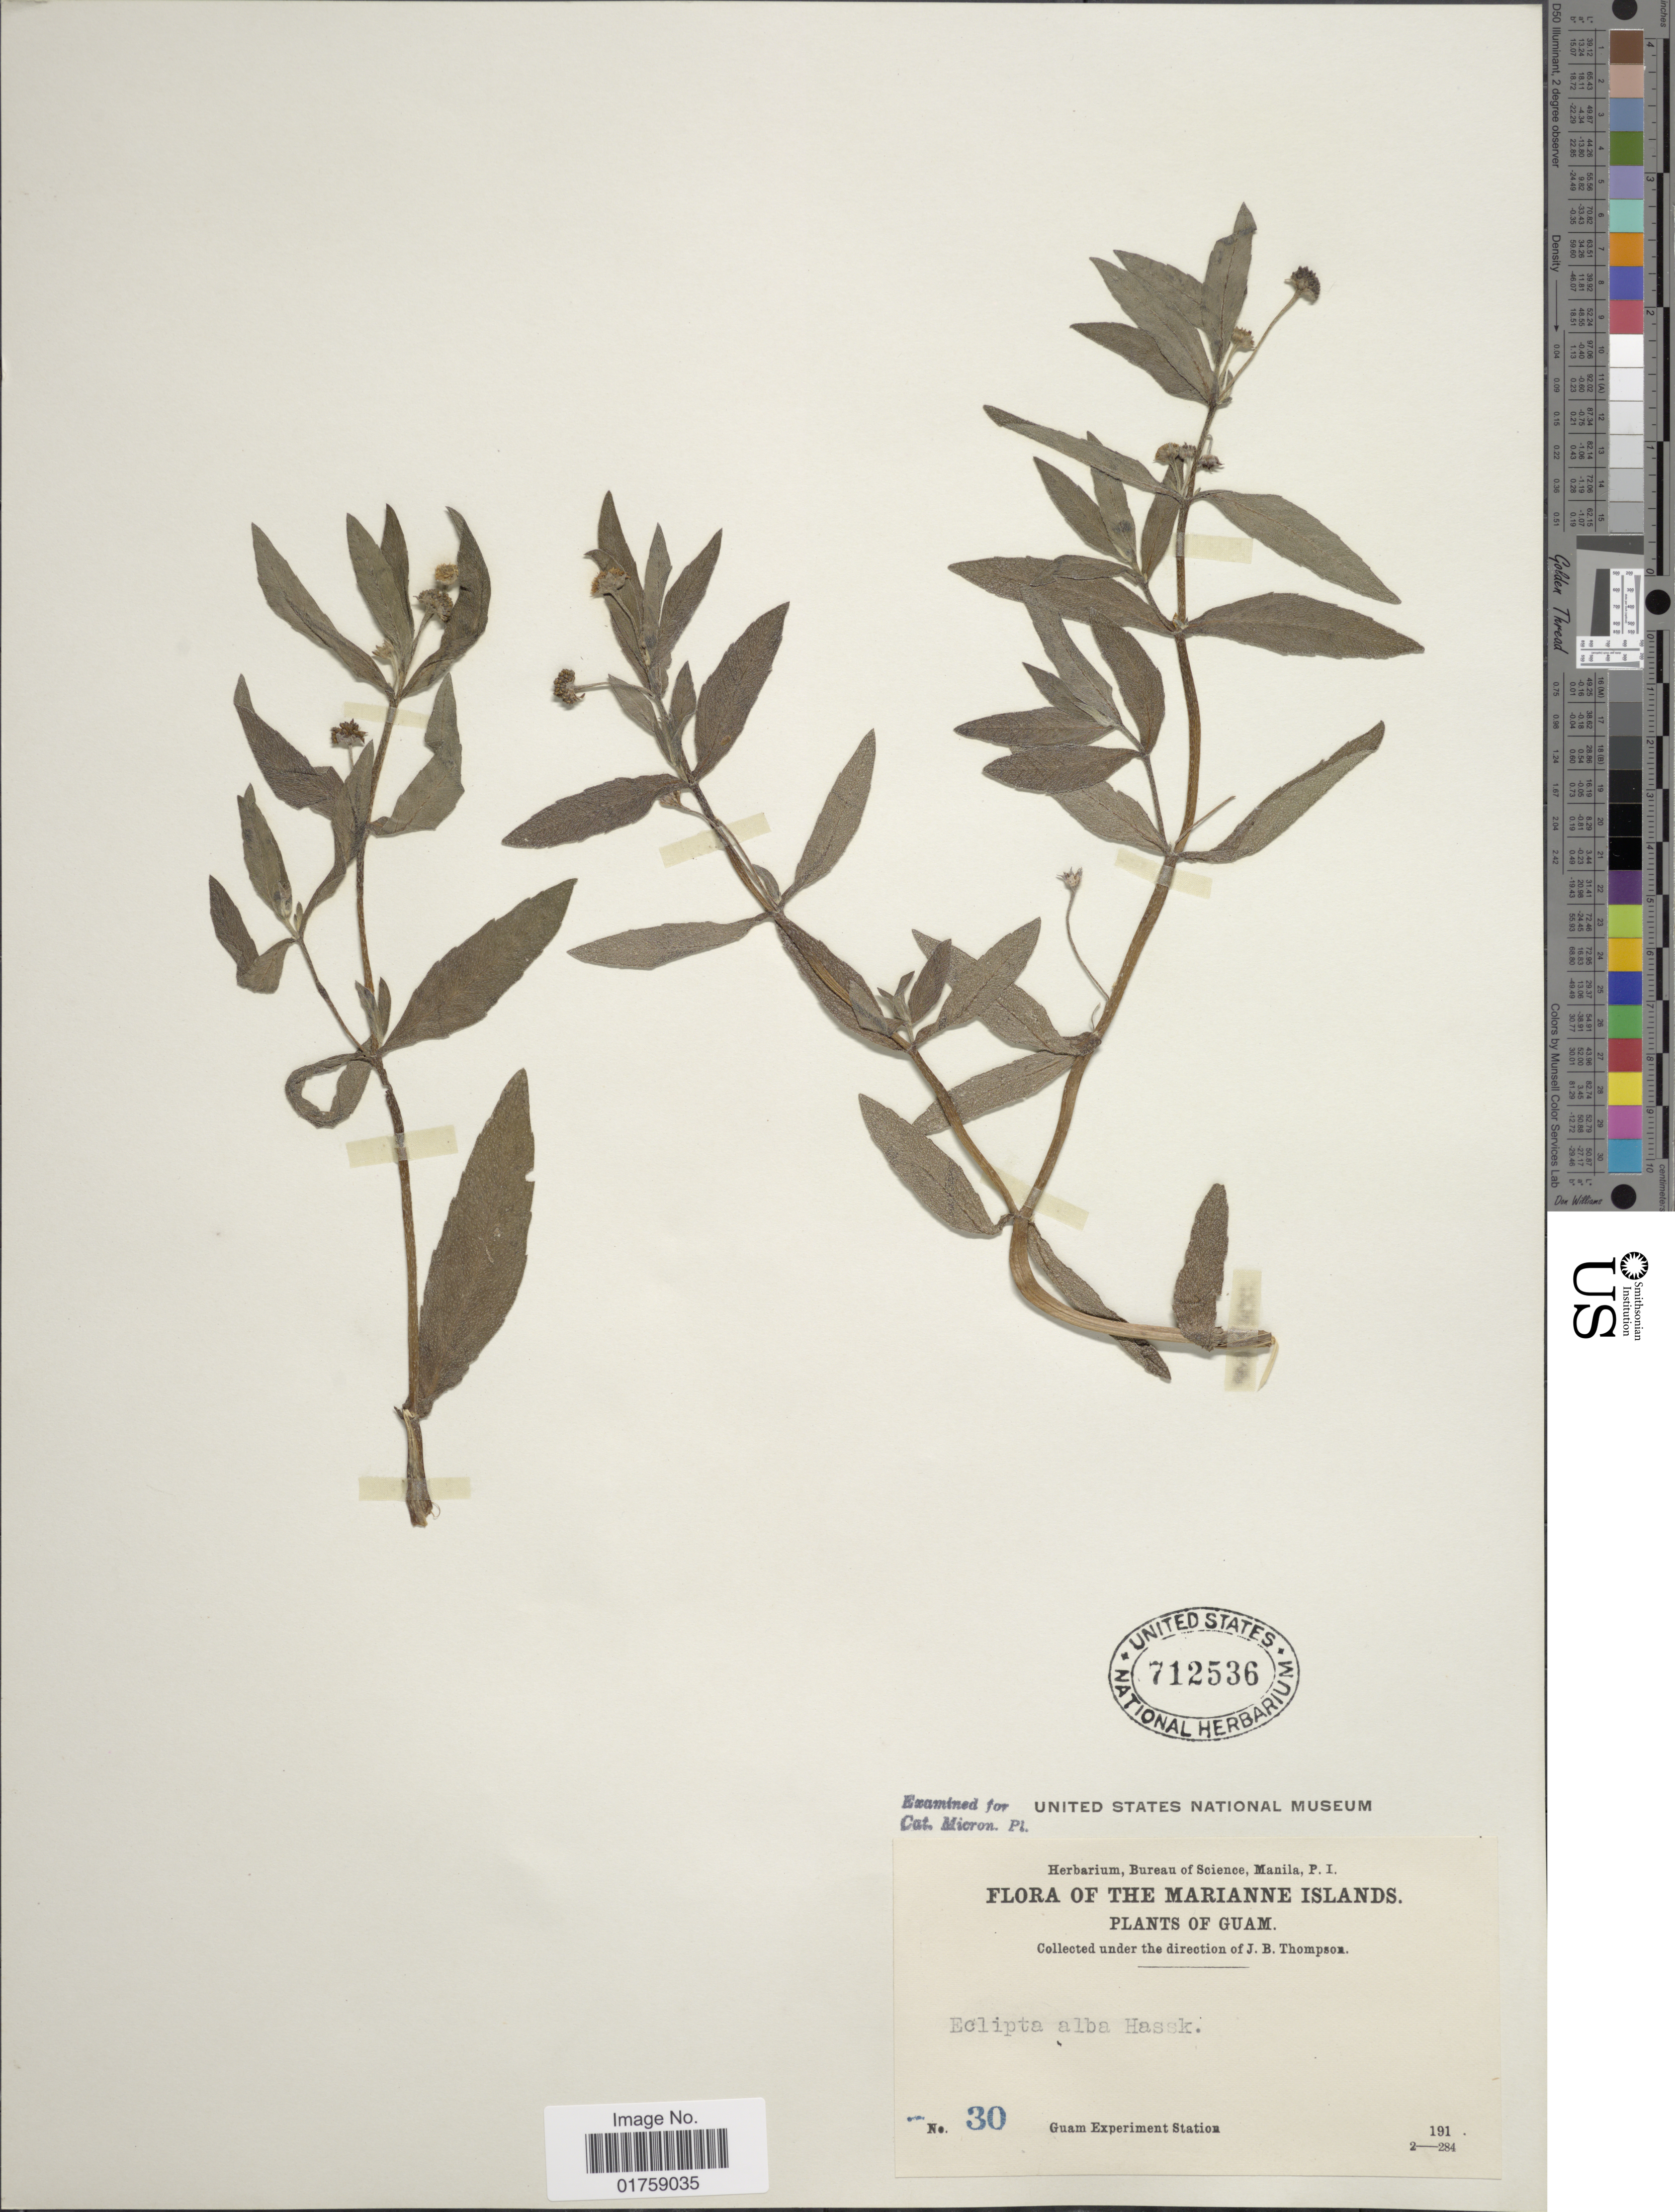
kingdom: Plantae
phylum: Tracheophyta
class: Magnoliopsida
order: Asterales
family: Asteraceae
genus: Eclipta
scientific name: Eclipta prostrata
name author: (L.) L.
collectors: J. B. Thompson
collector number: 30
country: Guam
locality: The Marianne Islands. Guam. Guam Experiment Station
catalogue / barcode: US 712536